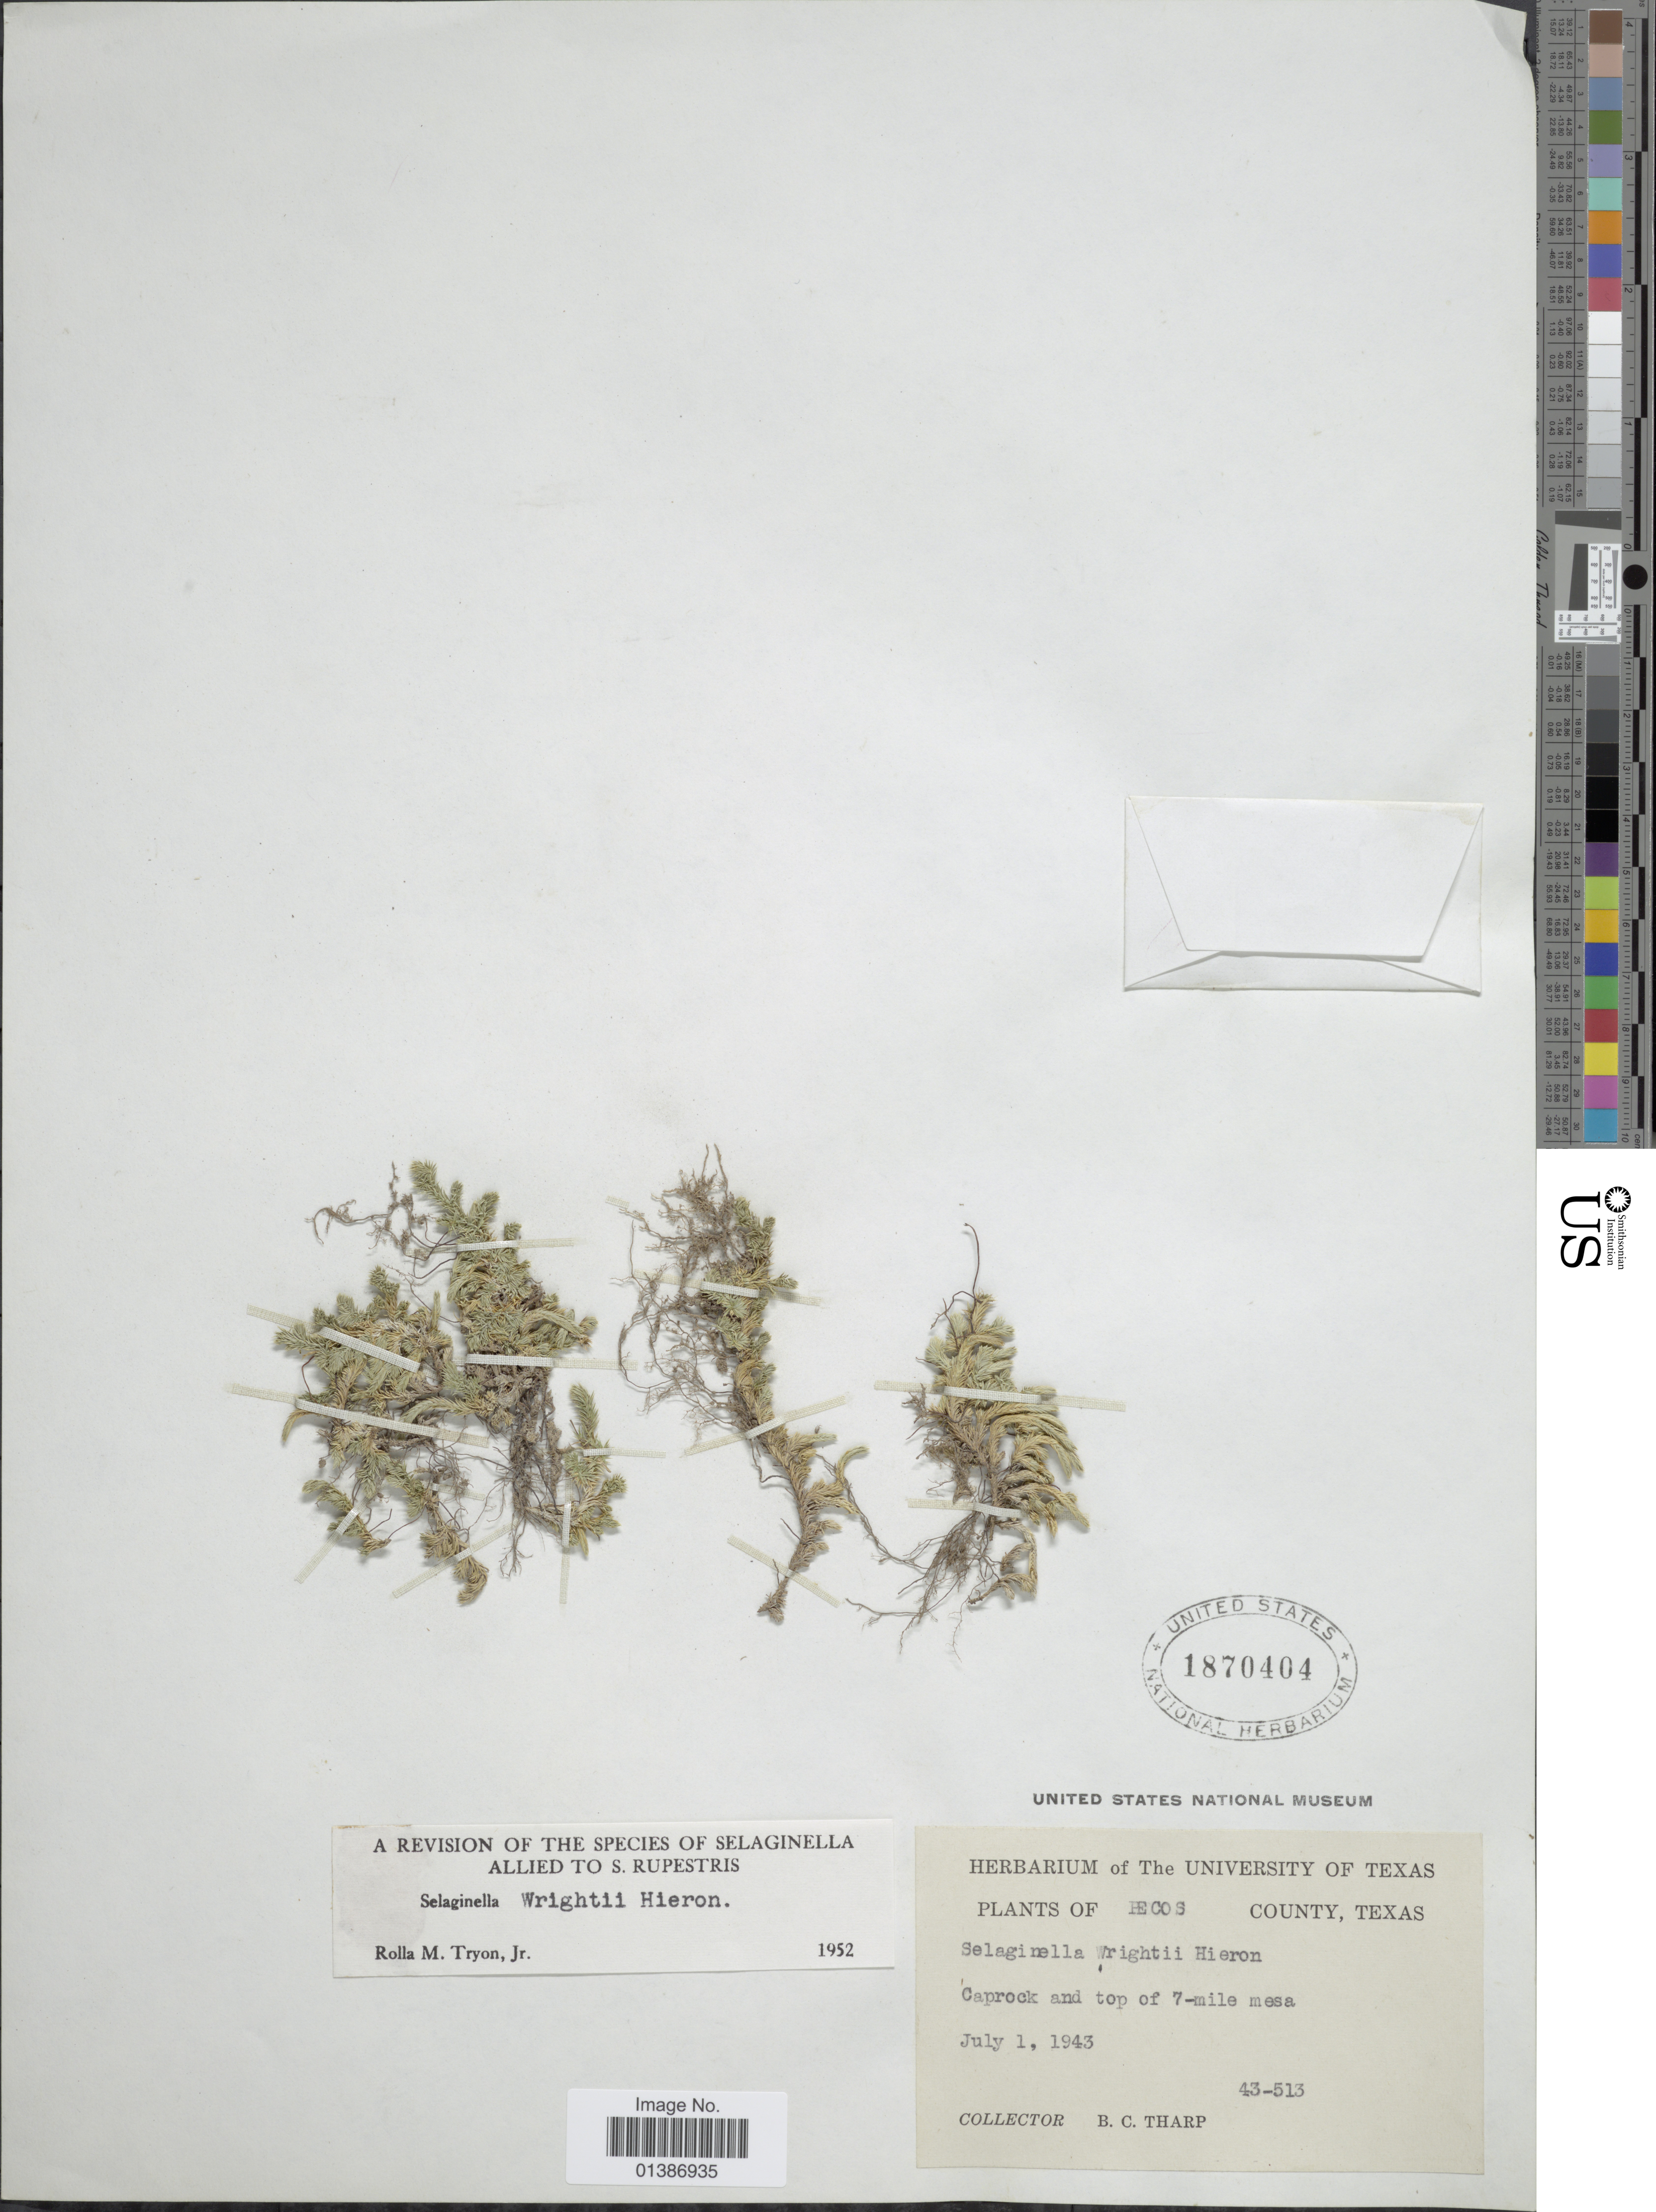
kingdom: Plantae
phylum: Tracheophyta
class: Lycopodiopsida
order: Selaginellales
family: Selaginellaceae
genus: Selaginella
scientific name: Selaginella wrightii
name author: Hieron.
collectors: B. C. Tharp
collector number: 43-513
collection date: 1943-07-01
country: United States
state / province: Texas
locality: Pecos County, caprock and top of 7-mile mesa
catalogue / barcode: US 1870404